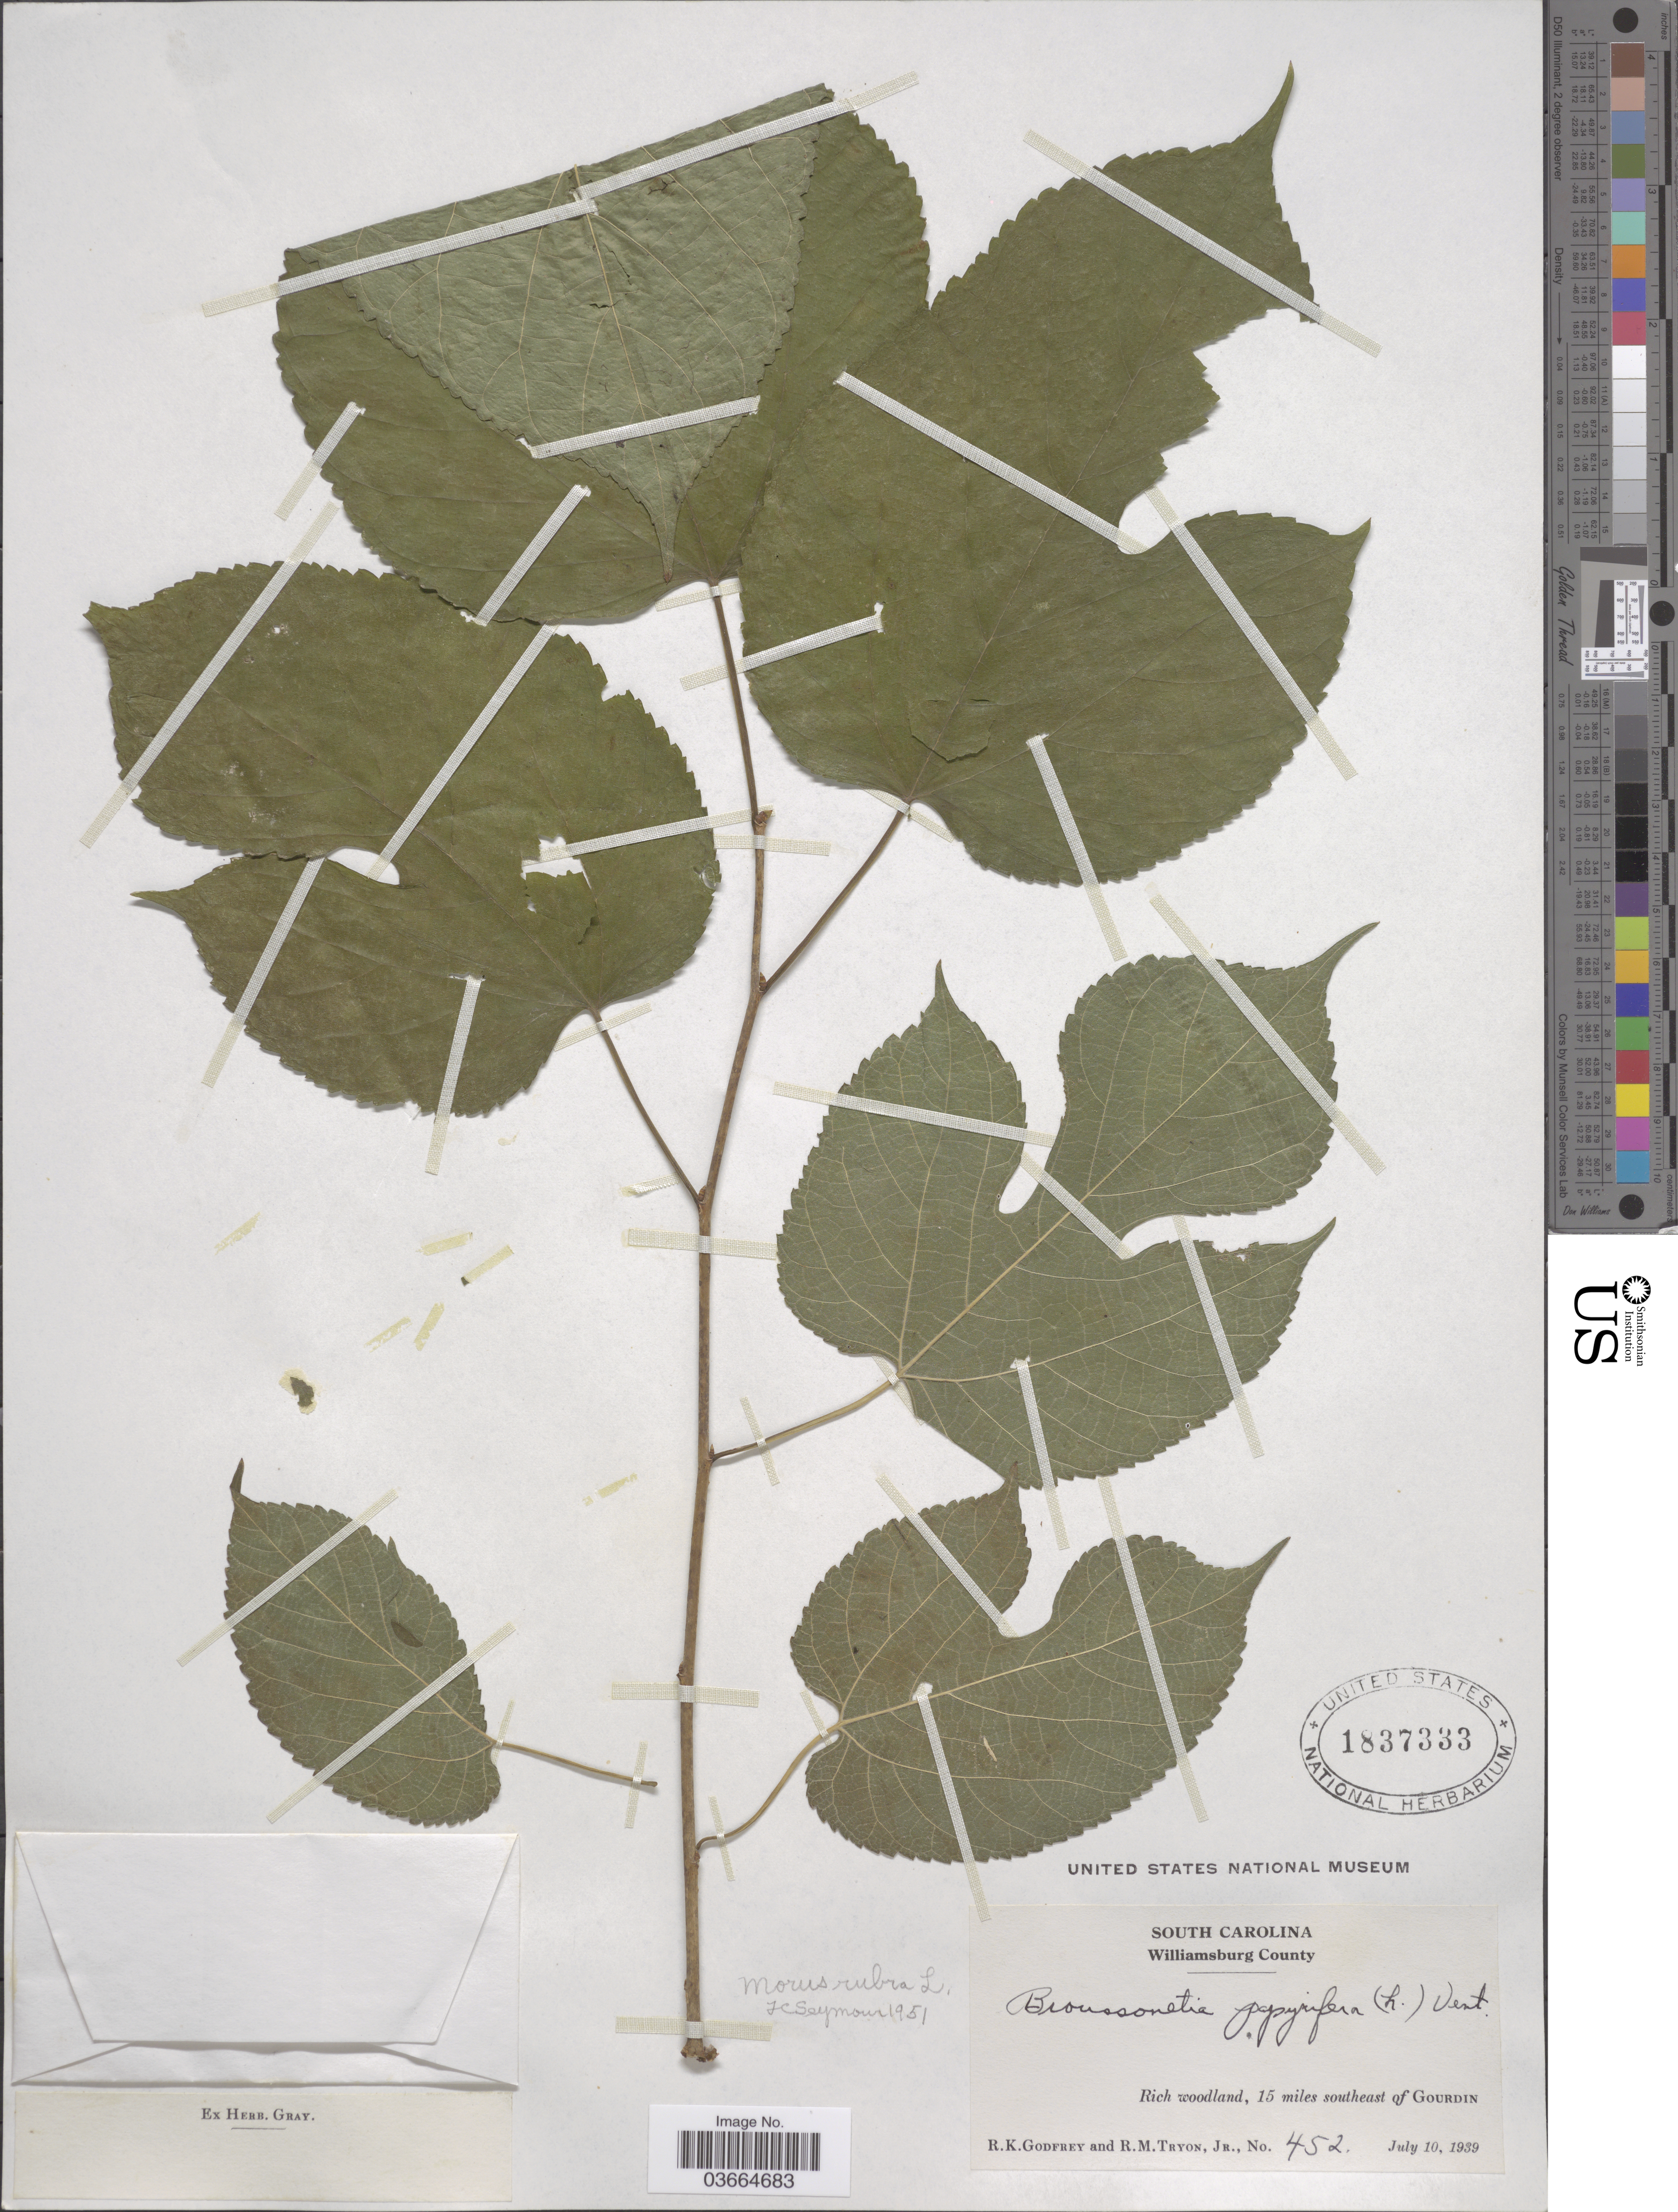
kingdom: Plantae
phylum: Tracheophyta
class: Magnoliopsida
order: Rosales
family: Moraceae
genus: Morus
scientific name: Morus rubra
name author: L.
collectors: R. K. Godfrey & R. Tryon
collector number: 452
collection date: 1939-07-10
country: United States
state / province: South Carolina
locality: Williamsburg County. Rich woodland, 15 miles southeast of Gourdin.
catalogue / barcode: US 1837333